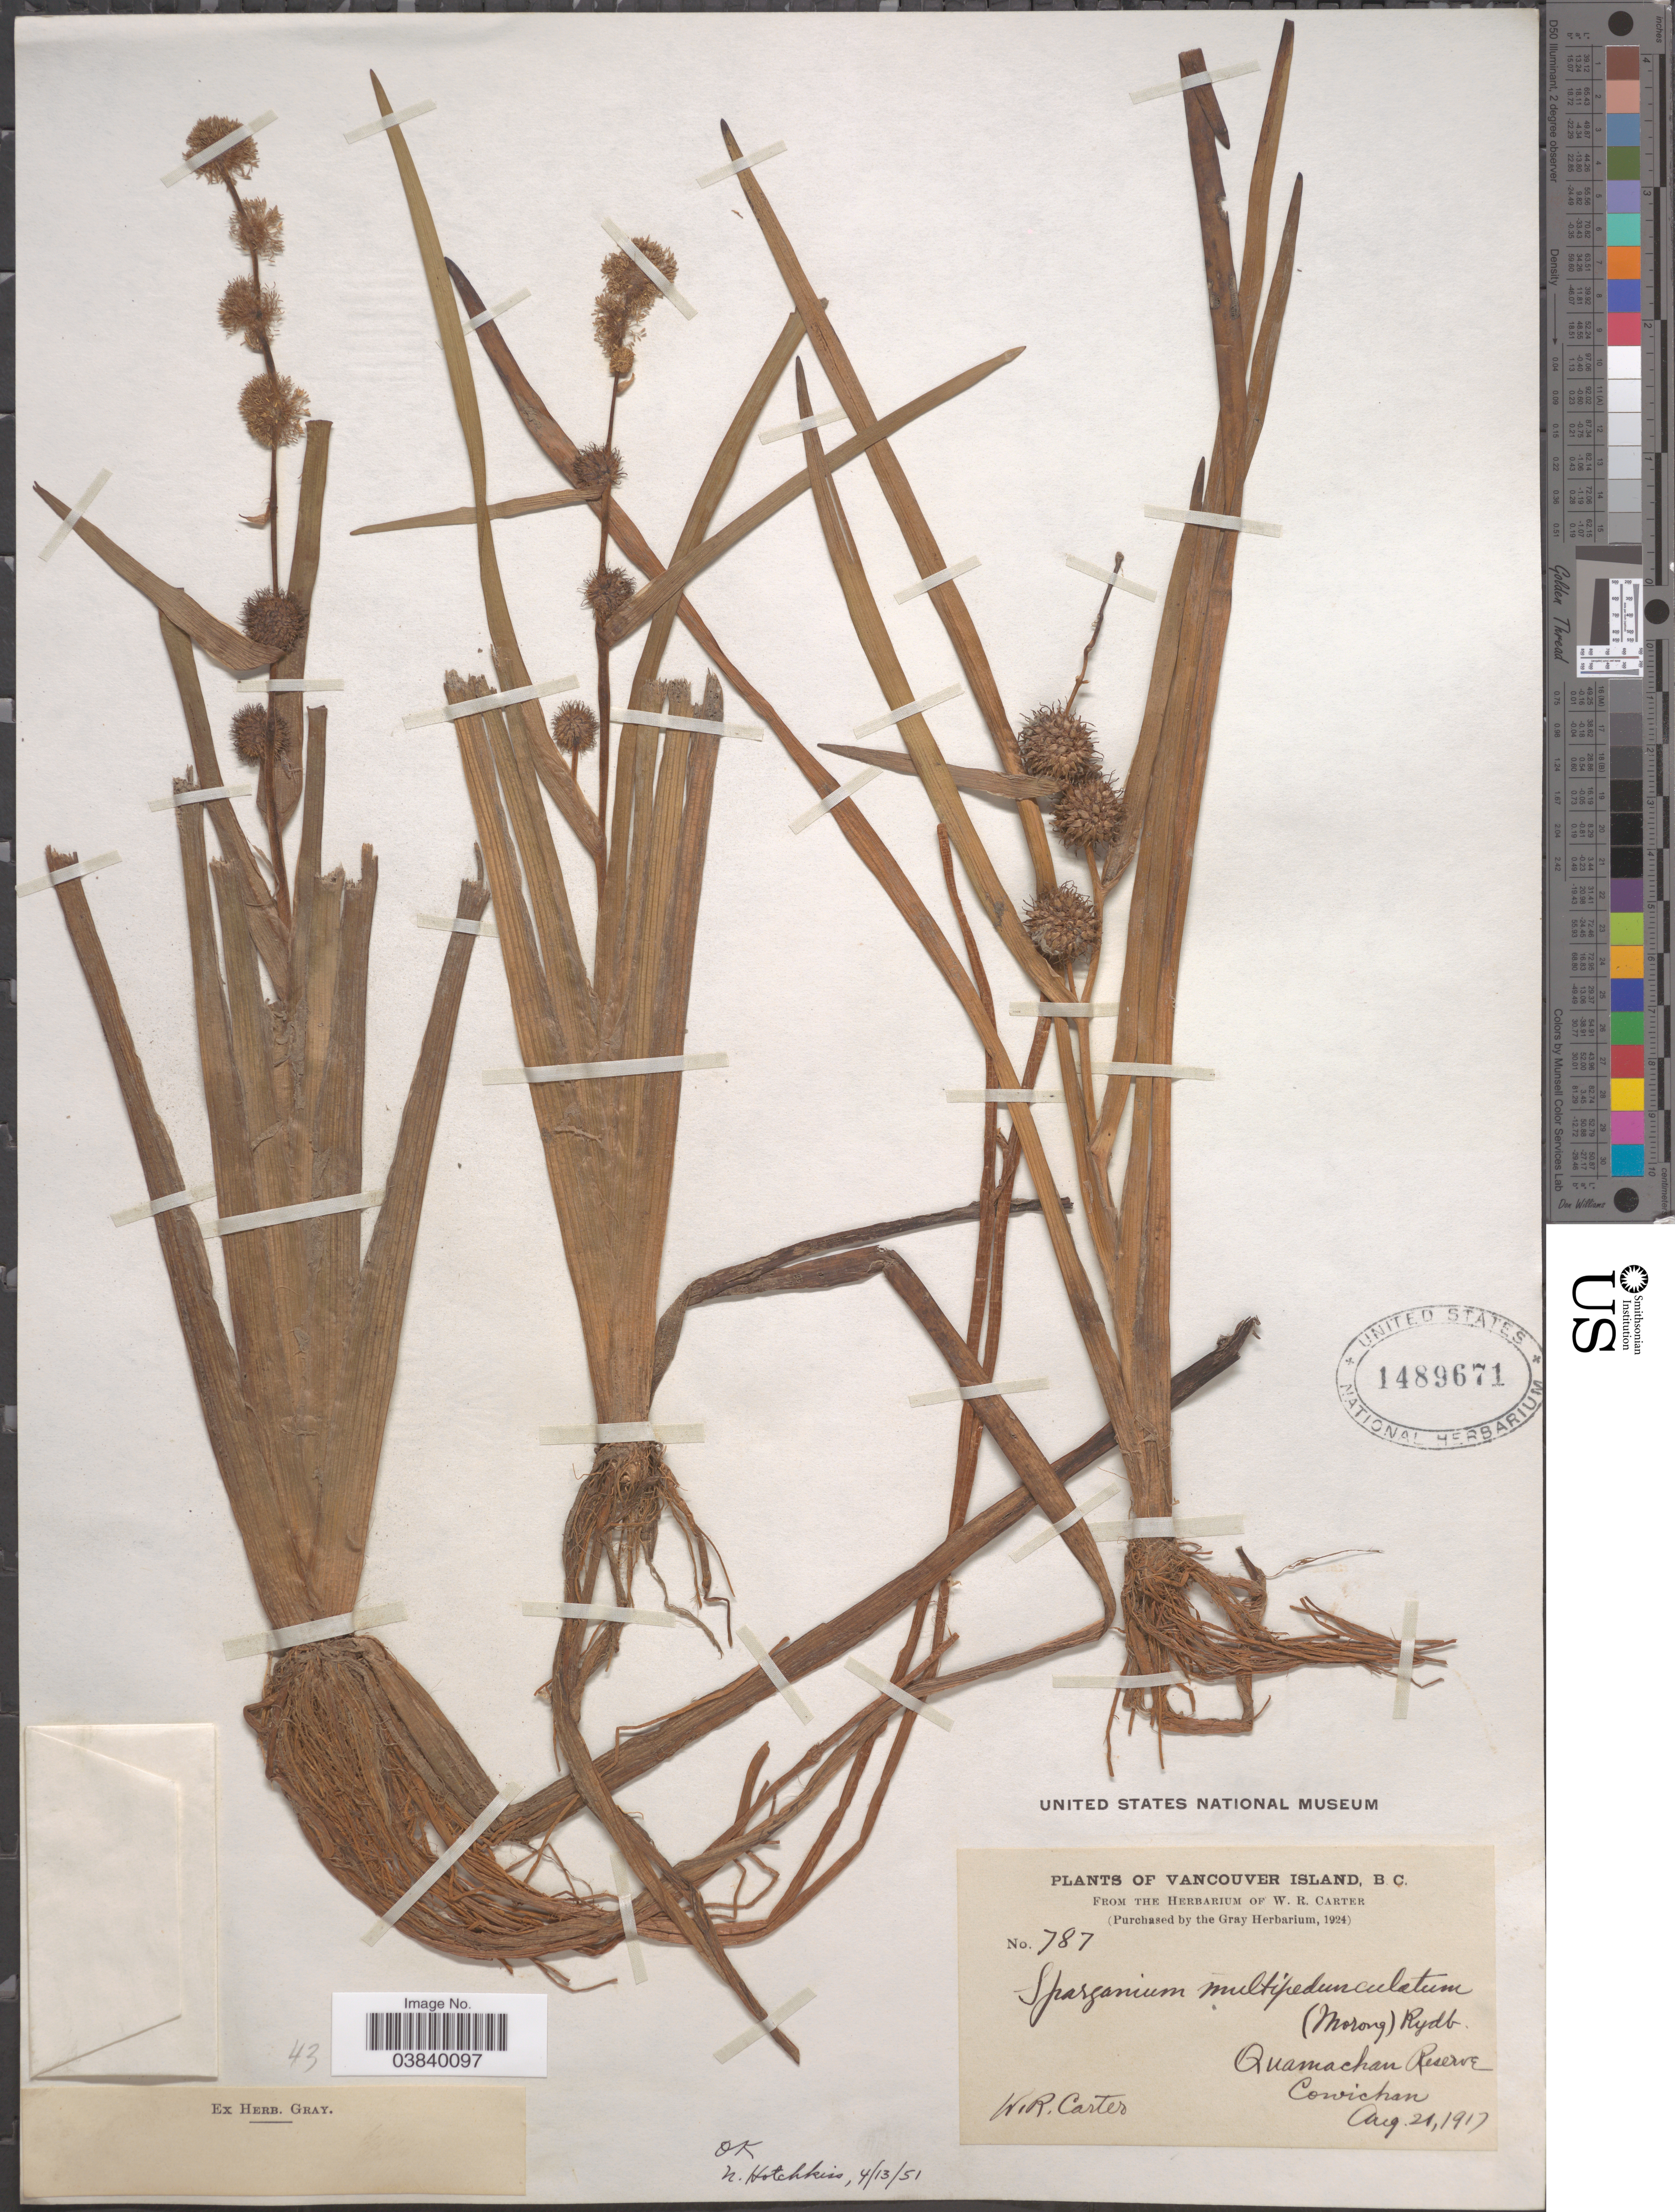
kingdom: Plantae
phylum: Tracheophyta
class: Liliopsida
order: Poales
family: Typhaceae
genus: Sparganium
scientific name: Sparganium angustifolium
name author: Michx.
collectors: W. R. Carter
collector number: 787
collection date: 1917-08-21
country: Canada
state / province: British Columbia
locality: Vancouver Island. Quamachan Reserve Cowichan.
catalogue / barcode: US 1489671